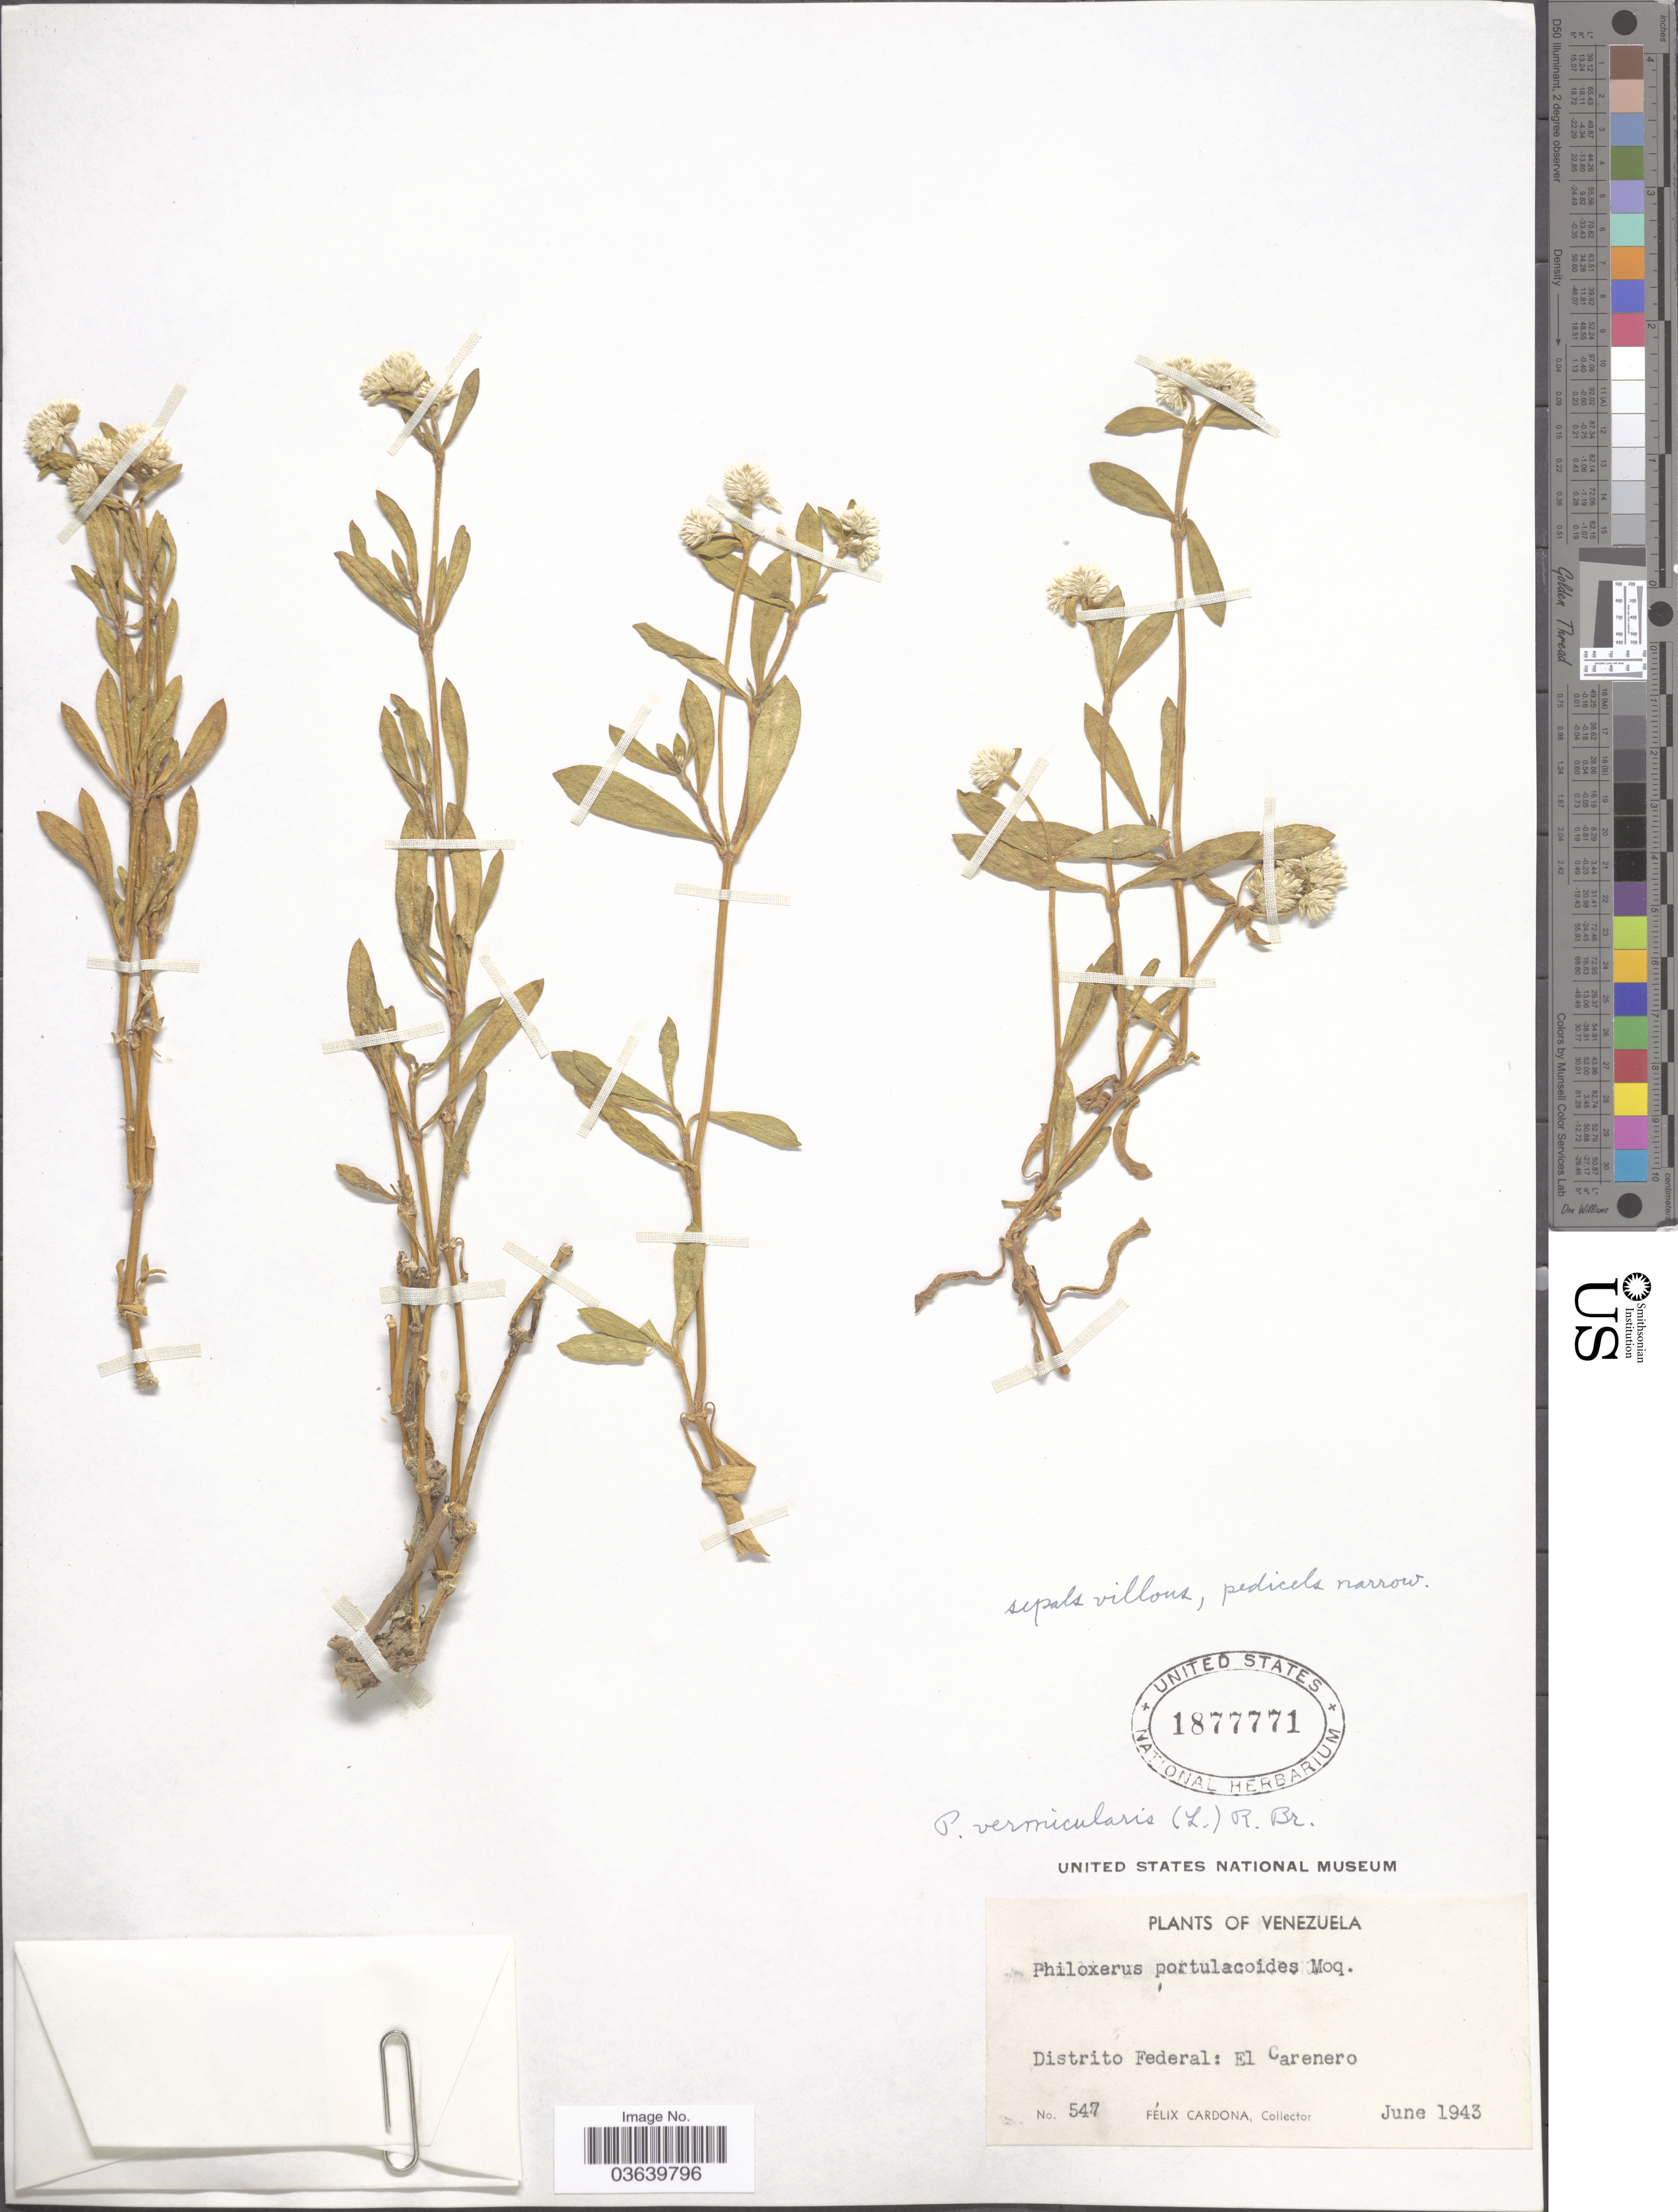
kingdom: Plantae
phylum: Tracheophyta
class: Magnoliopsida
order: Caryophyllales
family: Amaranthaceae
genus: Gomphrena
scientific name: Gomphrena vermicularis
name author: L.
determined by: Strong, Mark T., (BOT), Smithsonian Institution - National Museum of Natural History (UNITED STATES)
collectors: F. Cardona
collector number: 547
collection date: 1943-06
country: Venezuela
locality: Distrito Federal: El Carenero.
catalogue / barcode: US 1877771